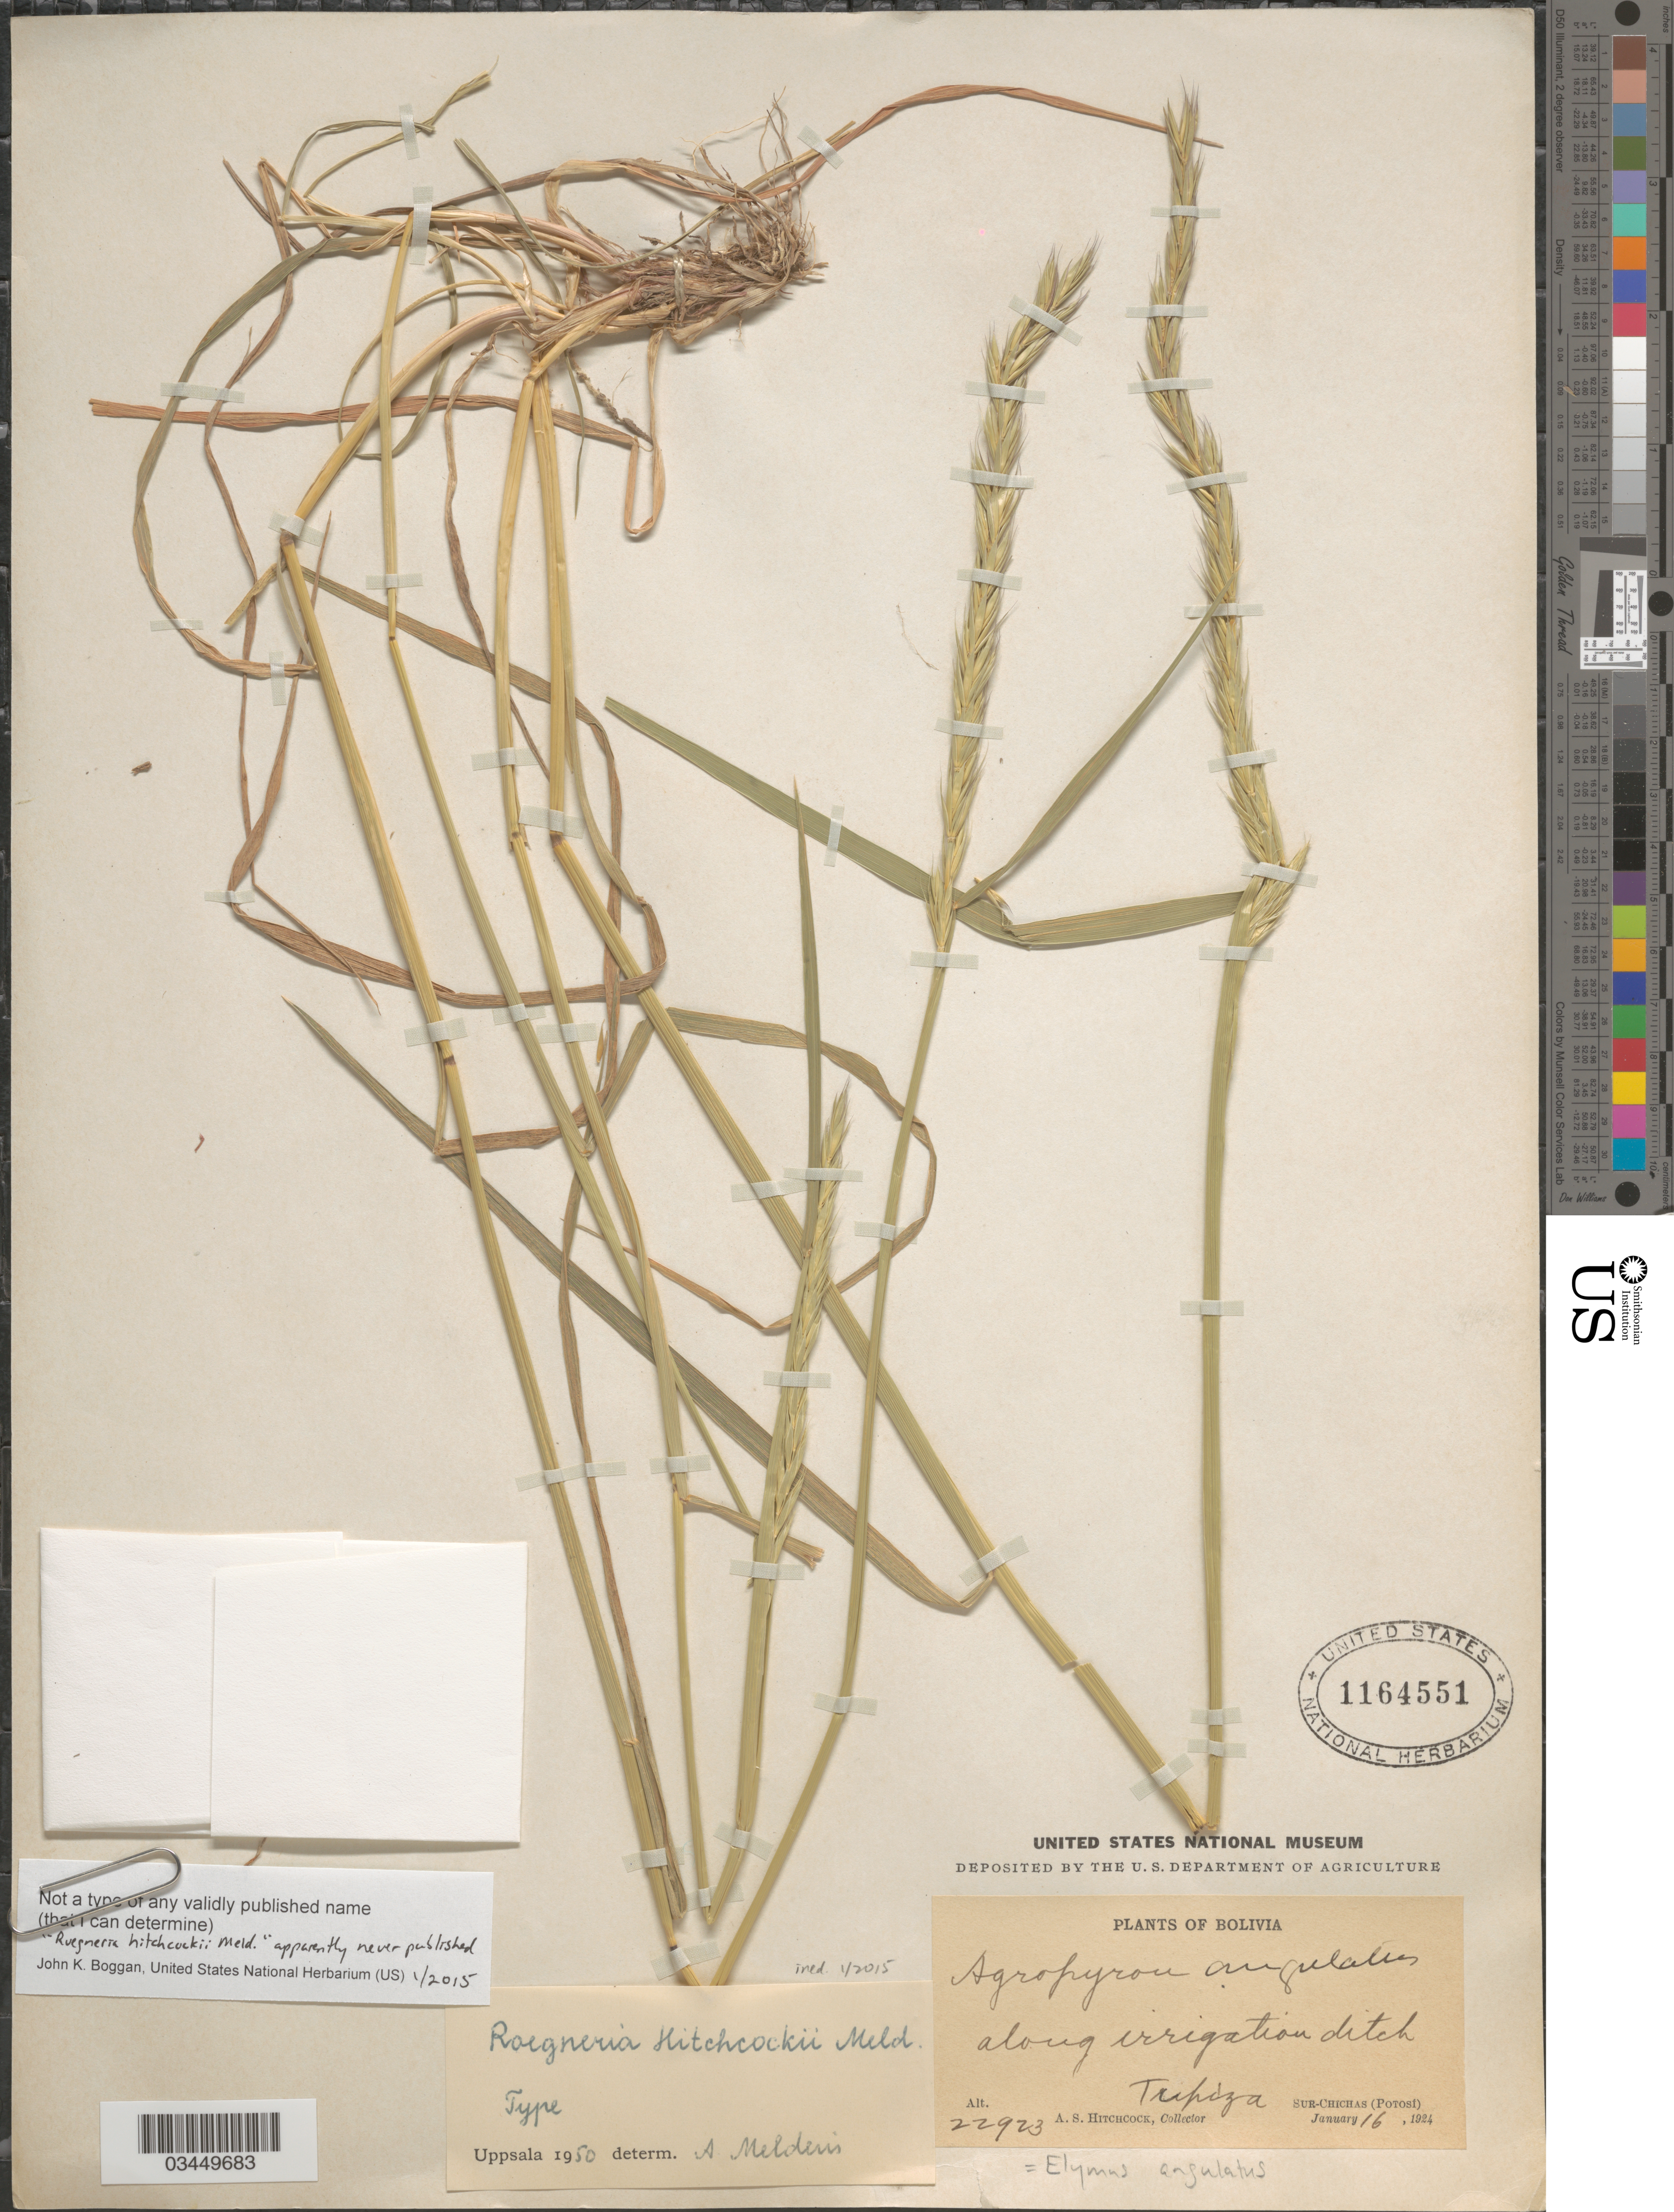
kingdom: Plantae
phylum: Tracheophyta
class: Liliopsida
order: Poales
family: Poaceae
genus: Elymus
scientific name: Elymus angulatus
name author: J. Presl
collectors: A. S. Hitchcock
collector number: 22923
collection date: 1924-01-16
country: Bolivia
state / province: Potosi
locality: Tupiza. Sur-Chichas.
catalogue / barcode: US 1164551